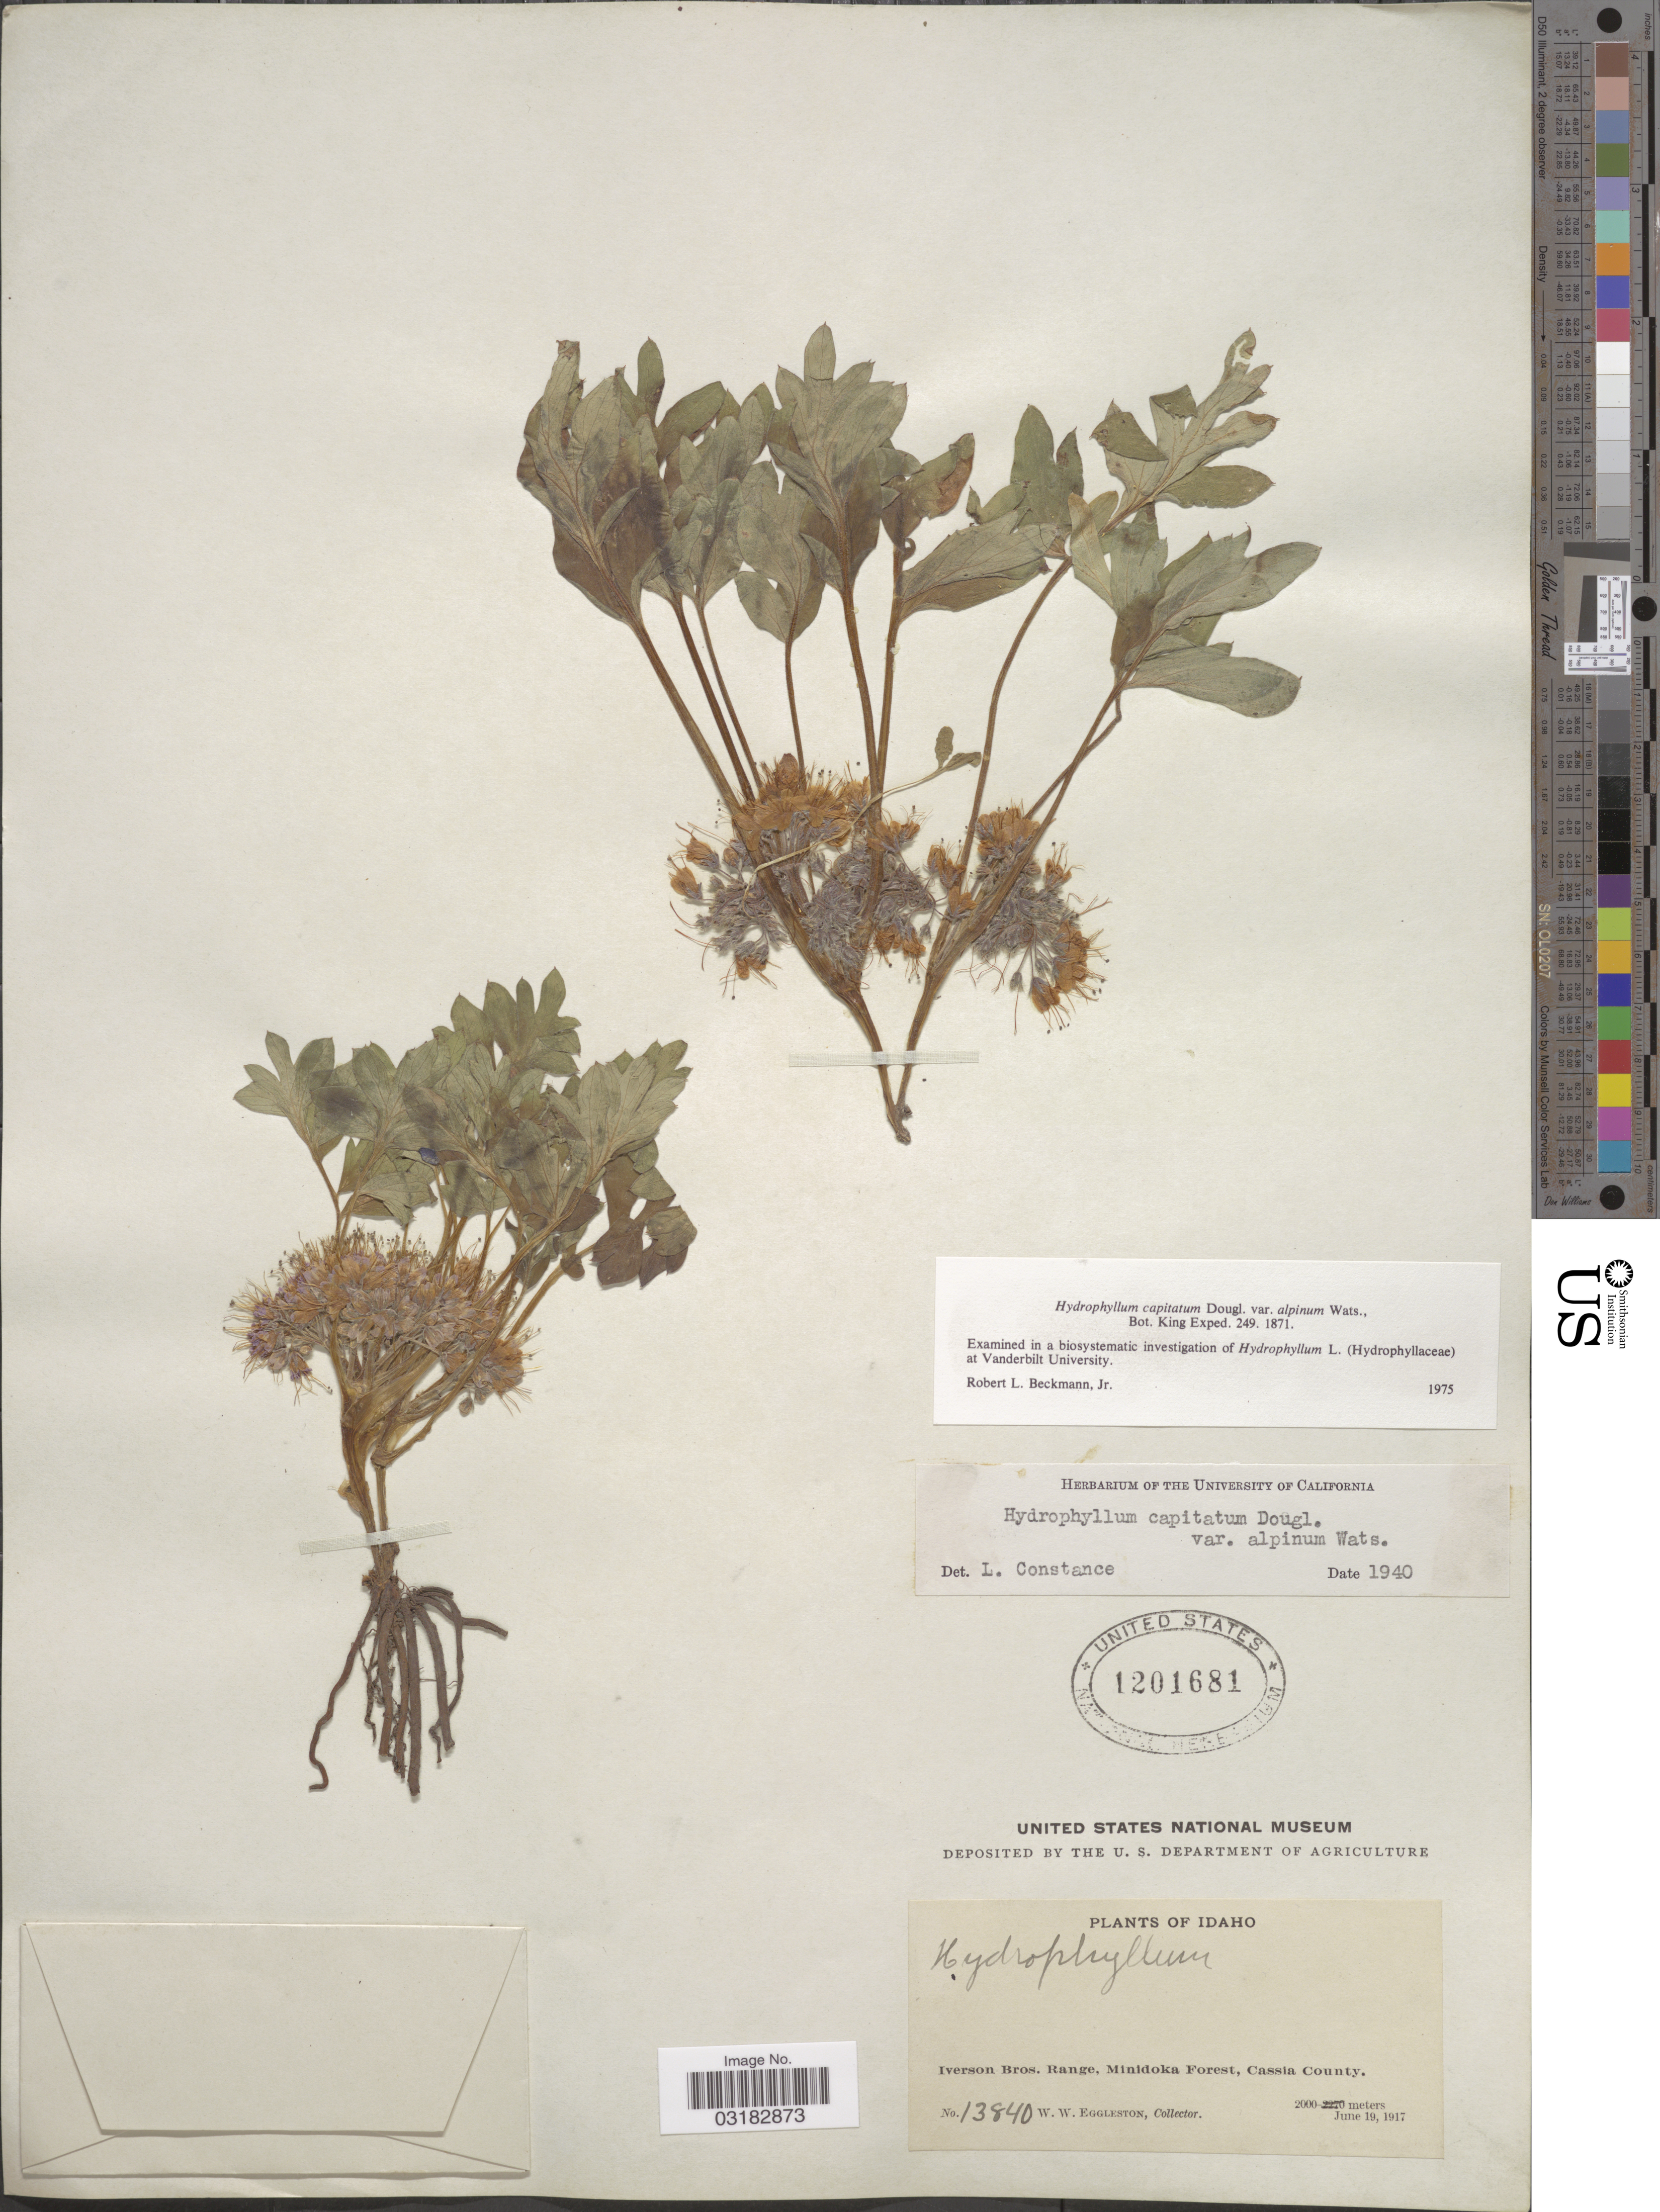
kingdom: Plantae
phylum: Tracheophyta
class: Magnoliopsida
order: Boraginales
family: Hydrophyllaceae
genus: Hydrophyllum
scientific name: Hydrophyllum capitatum var. alpinum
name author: S. Watson in C. King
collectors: W. W. Eggleston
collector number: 13840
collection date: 1917-06-19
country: United States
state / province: Idaho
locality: Iverson Bros. Range, Minidoka Forest, Cassia County.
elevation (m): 2000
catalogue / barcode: US 1201681